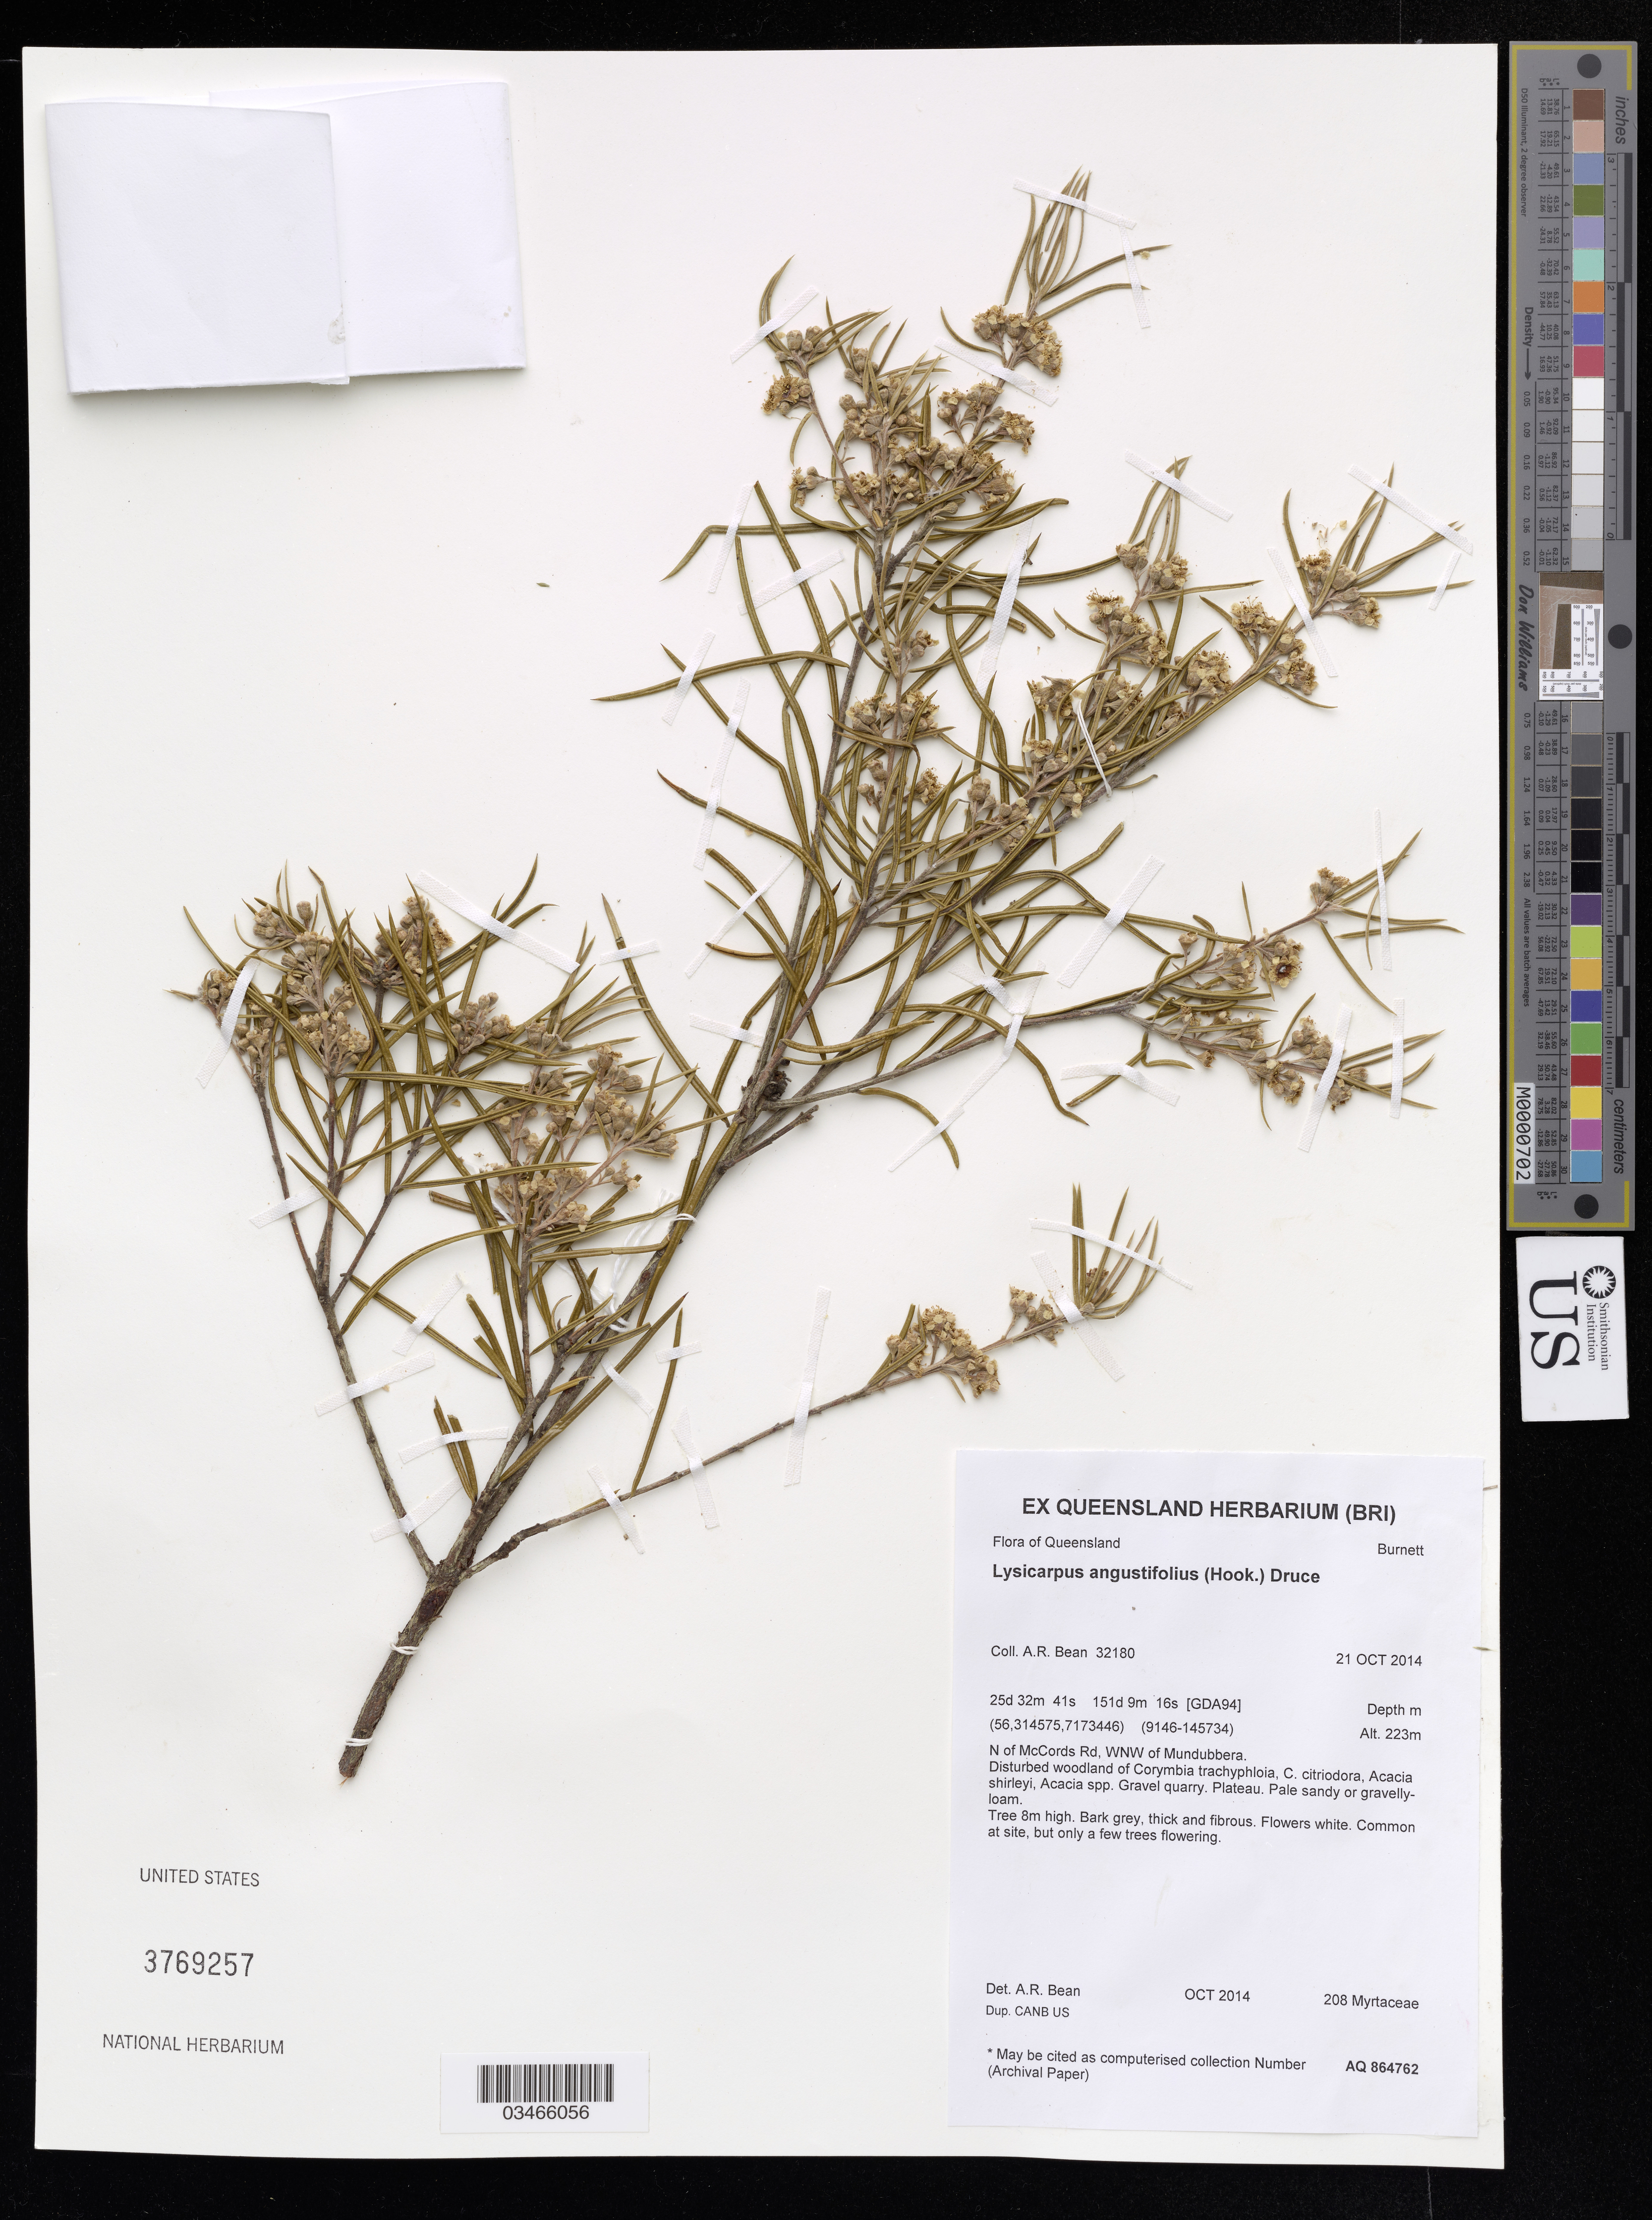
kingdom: Plantae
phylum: Tracheophyta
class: Magnoliopsida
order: Myrtales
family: Myrtaceae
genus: Lysicarpus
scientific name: Lysicarpus angustifolius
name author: (Hook.) Druce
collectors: A. R. Bean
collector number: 32180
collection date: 2014-10-21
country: Australia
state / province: Queensland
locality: Burnett. N of McCords Rd, WNW of Mundubbera.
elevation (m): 223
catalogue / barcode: US 3769257